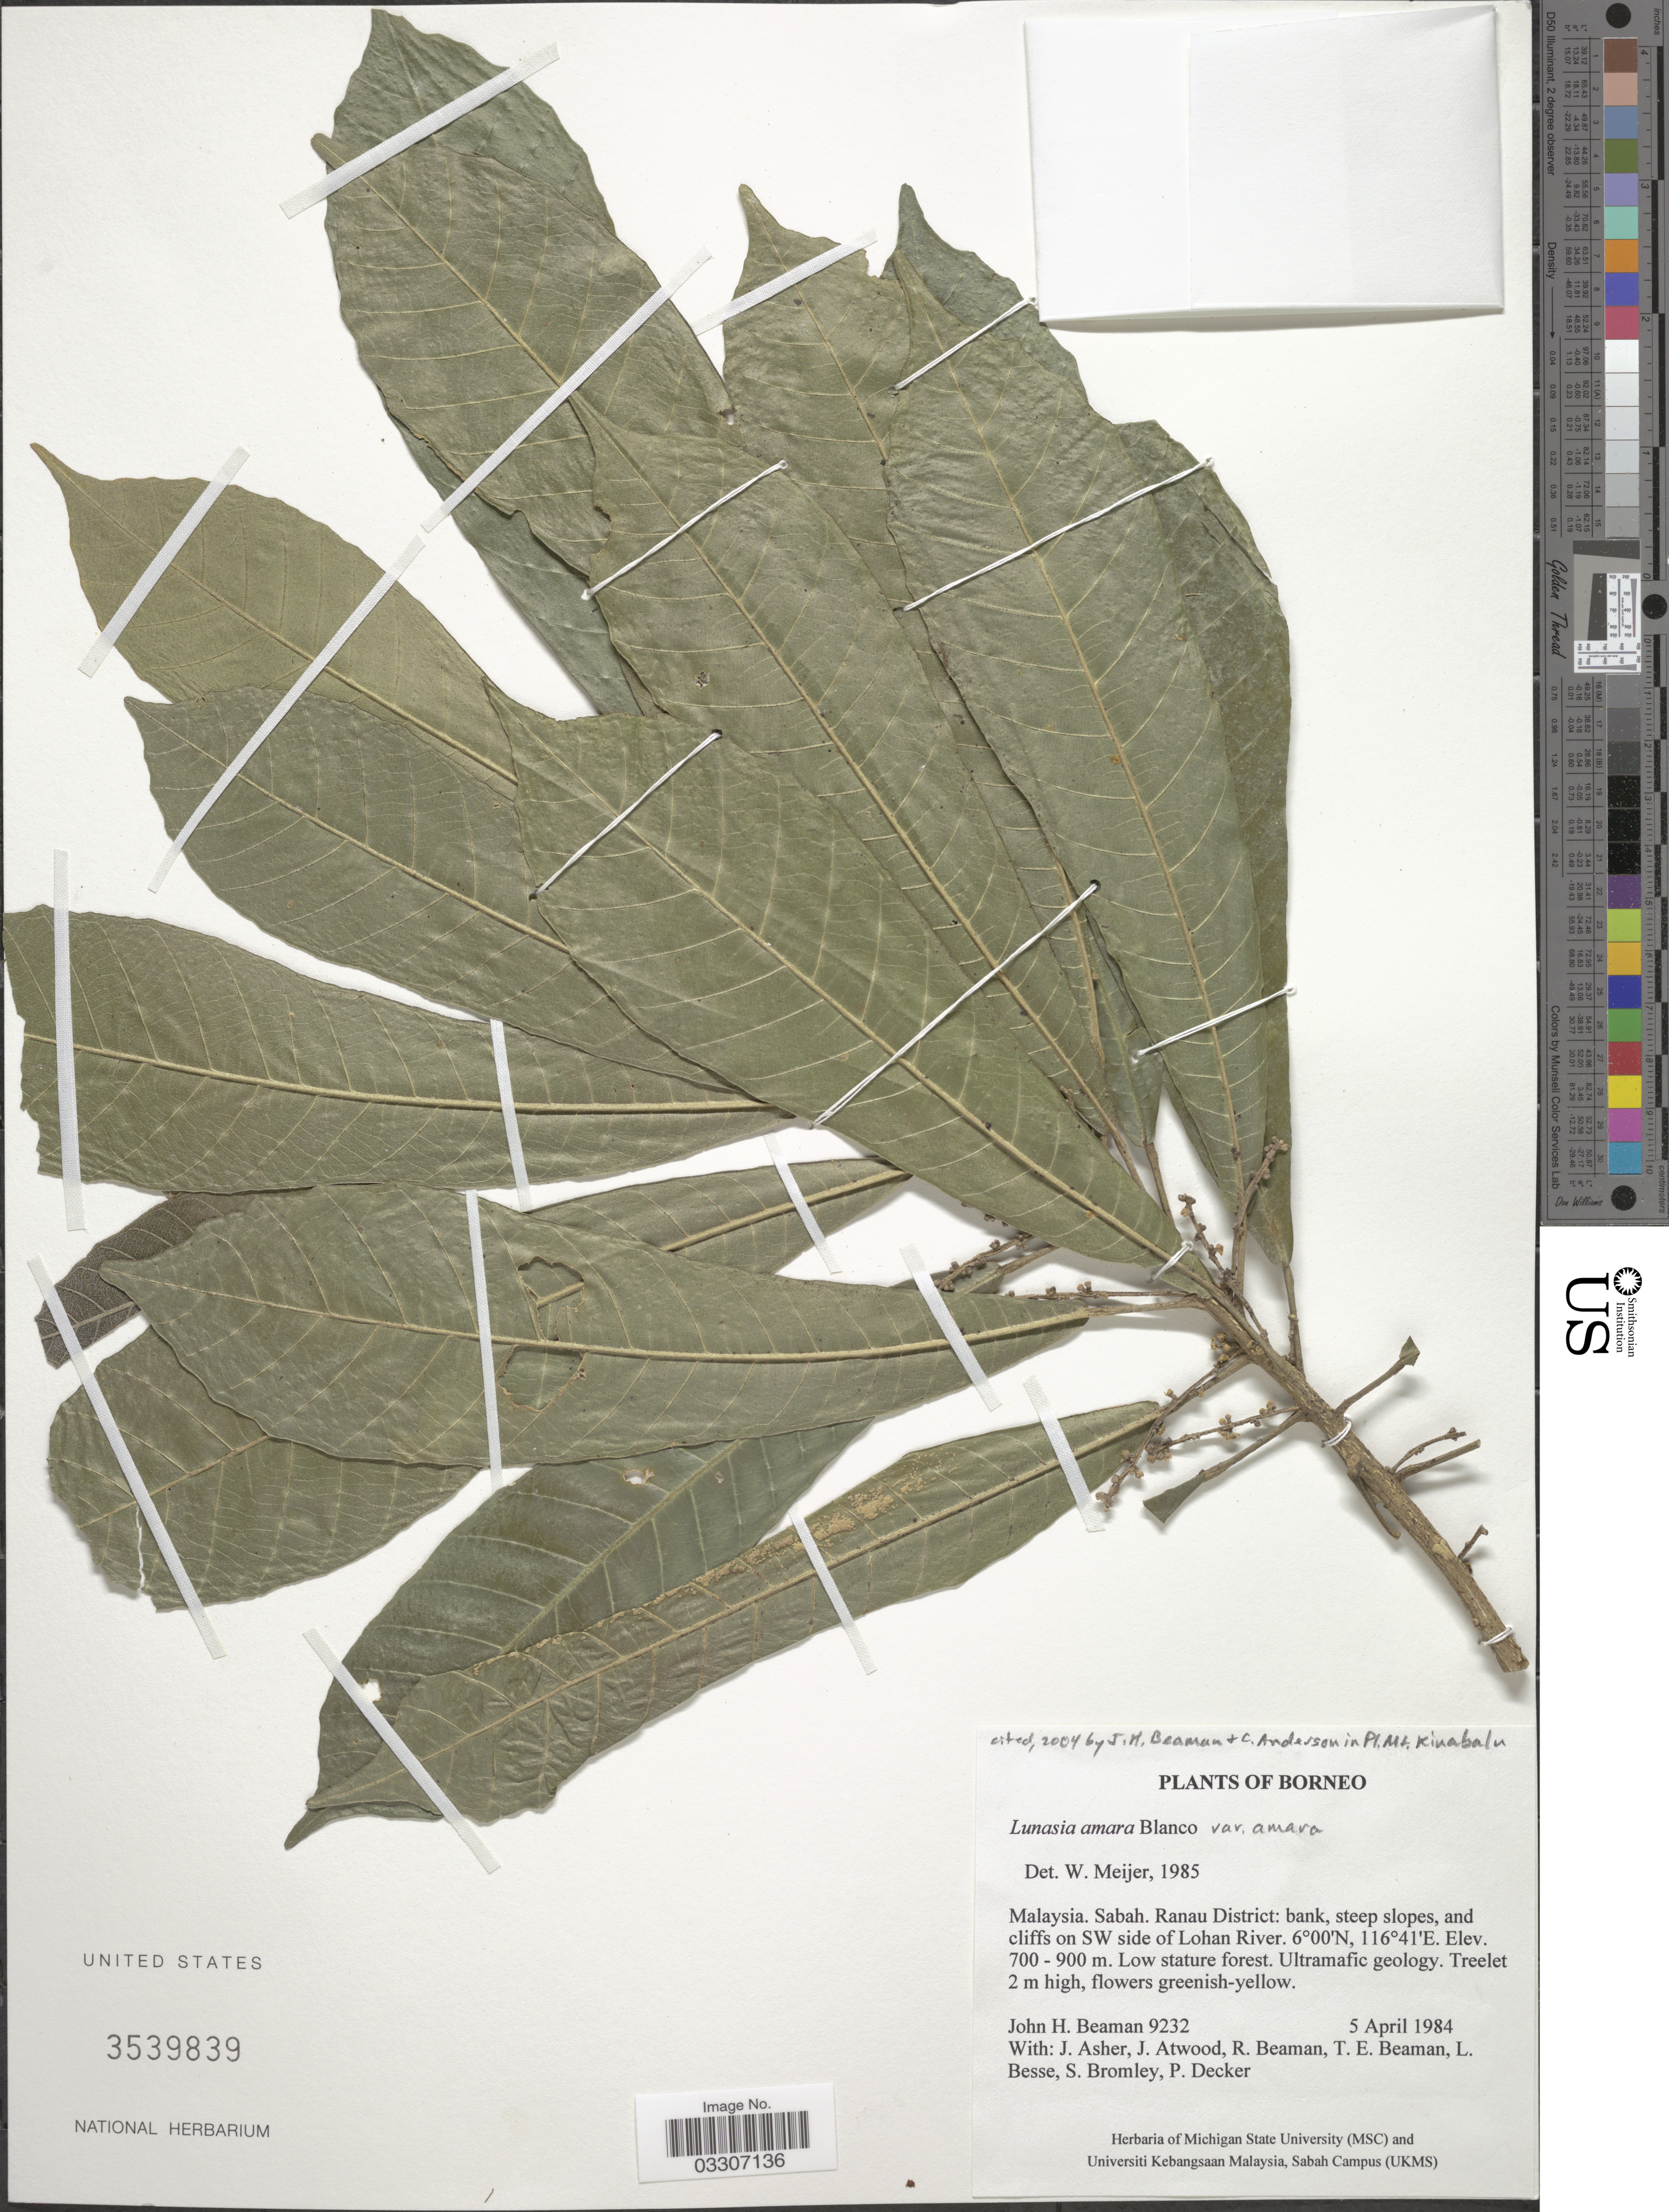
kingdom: Plantae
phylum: Tracheophyta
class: Magnoliopsida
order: Sapindales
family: Rutaceae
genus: Lunasia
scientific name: Lunasia amara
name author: Blanco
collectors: J. H. Beaman, J. Asher, J. Atwood, R. S. Beaman & et al.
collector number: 9232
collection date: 1984-04-05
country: Malaysia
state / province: Sabah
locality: Borneo. Ranau District: bank, steep slopes, and cliffs on SW side of Lohan River.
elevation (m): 700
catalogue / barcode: US 3539839